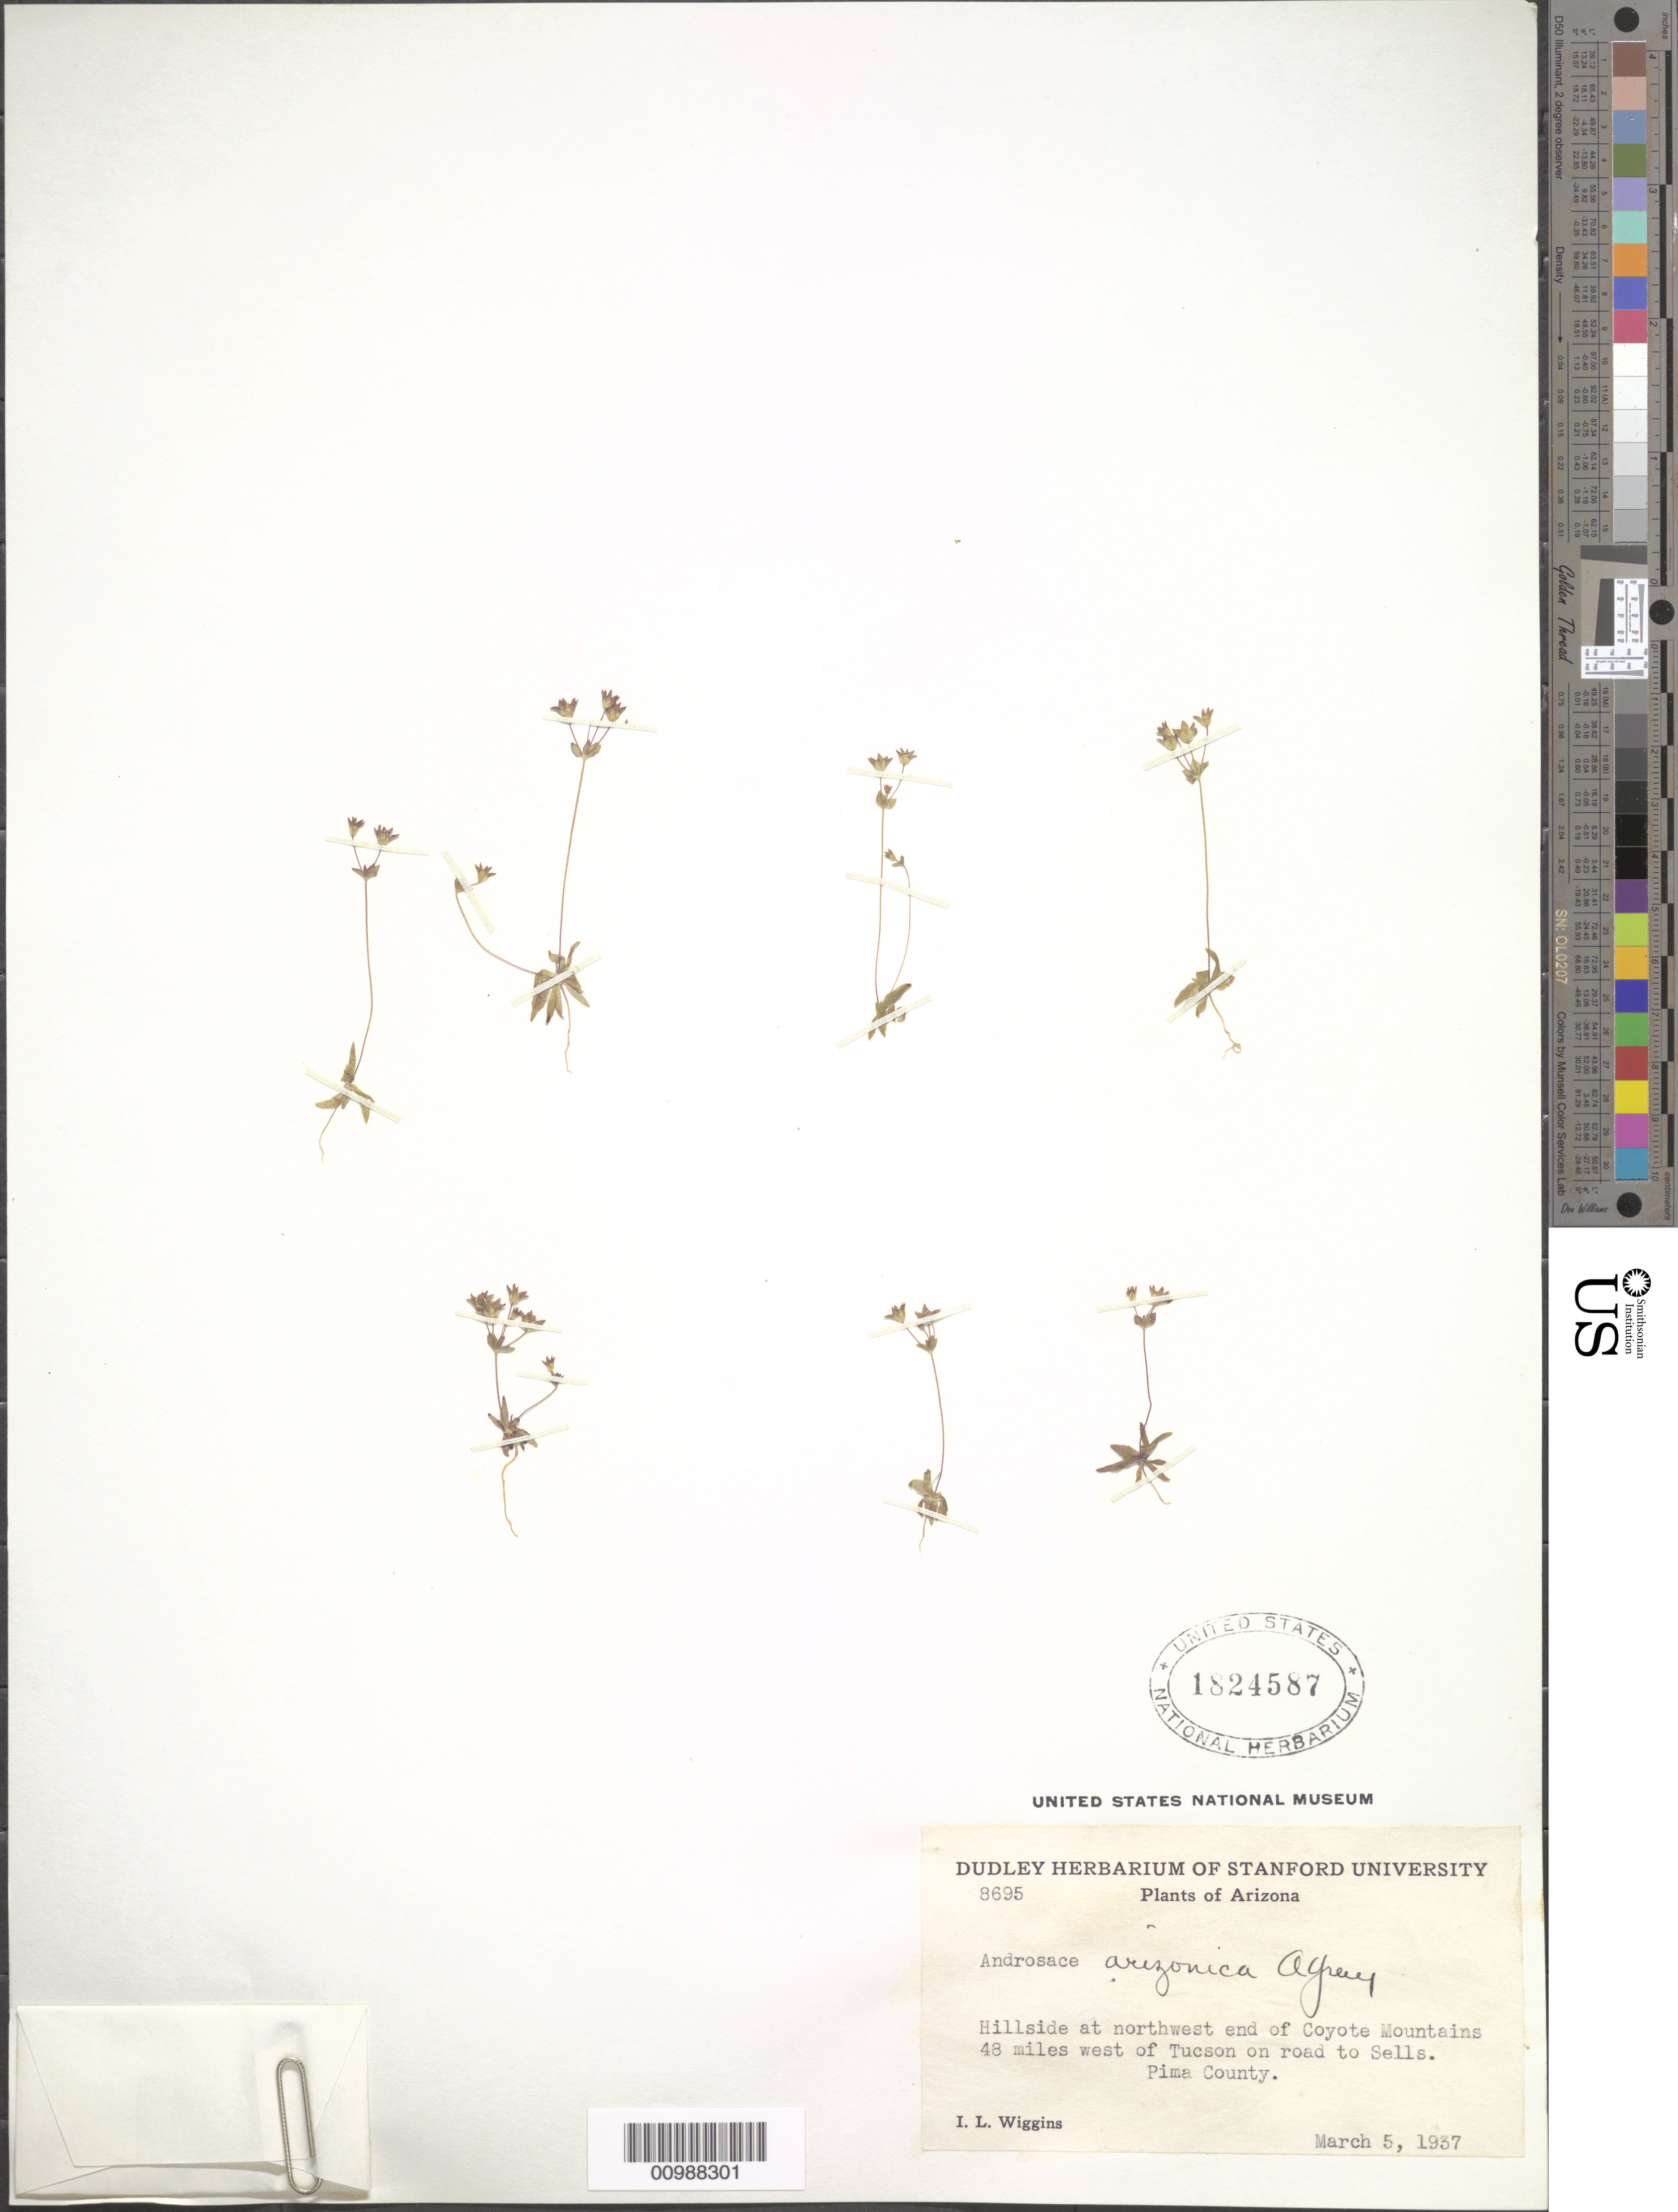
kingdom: Plantae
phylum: Tracheophyta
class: Magnoliopsida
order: Ericales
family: Primulaceae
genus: Androsace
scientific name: Androsace arizonica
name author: (A. Gray) A. Gray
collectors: I. L. Wiggins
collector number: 8695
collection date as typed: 05 Mar 1937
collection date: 1937-03-05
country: United States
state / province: Arizona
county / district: Pima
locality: Hillside at northwest end of Coyote Mountains 48 miles west of Tucson on road to Sells.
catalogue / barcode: US 1824587